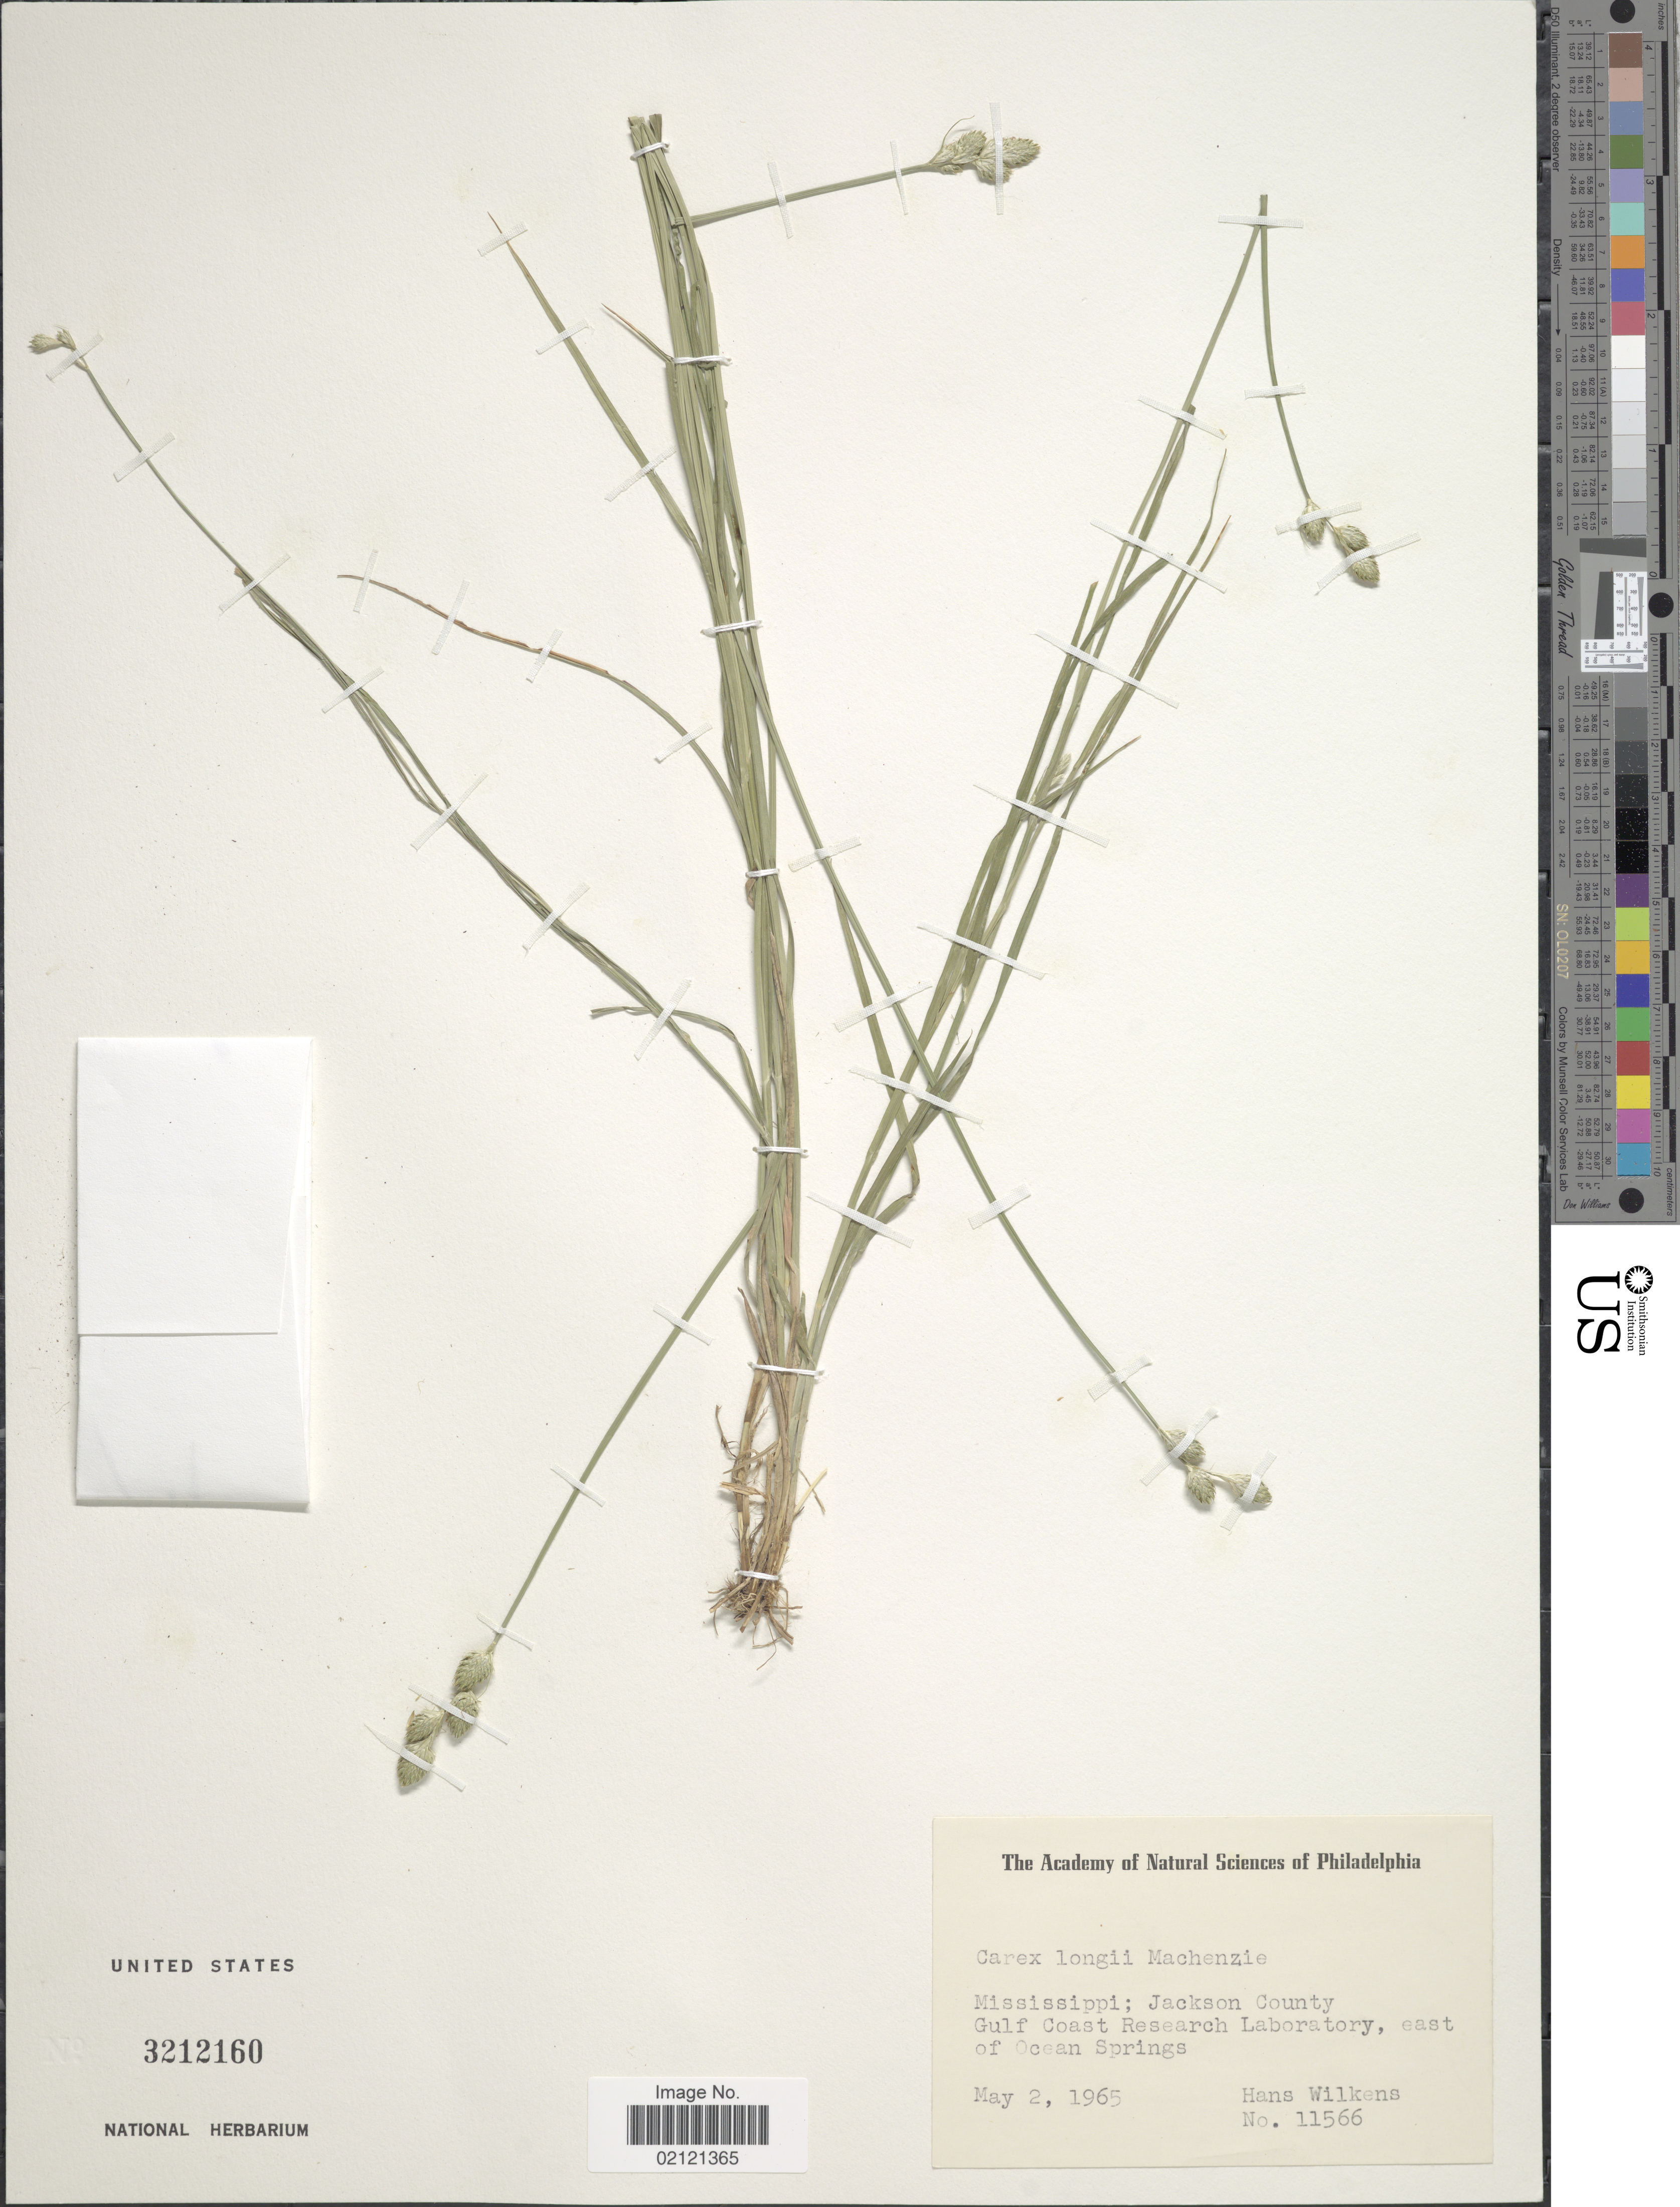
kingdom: Plantae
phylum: Tracheophyta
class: Liliopsida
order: Poales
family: Cyperaceae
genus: Carex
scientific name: Carex longii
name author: Mack.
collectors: H. Wilkens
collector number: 11566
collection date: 1965-05-02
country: United States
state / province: Mississippi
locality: Jackson County, Gulf Coast Research Laboratory, east of Ocean Springs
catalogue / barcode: US 3212160